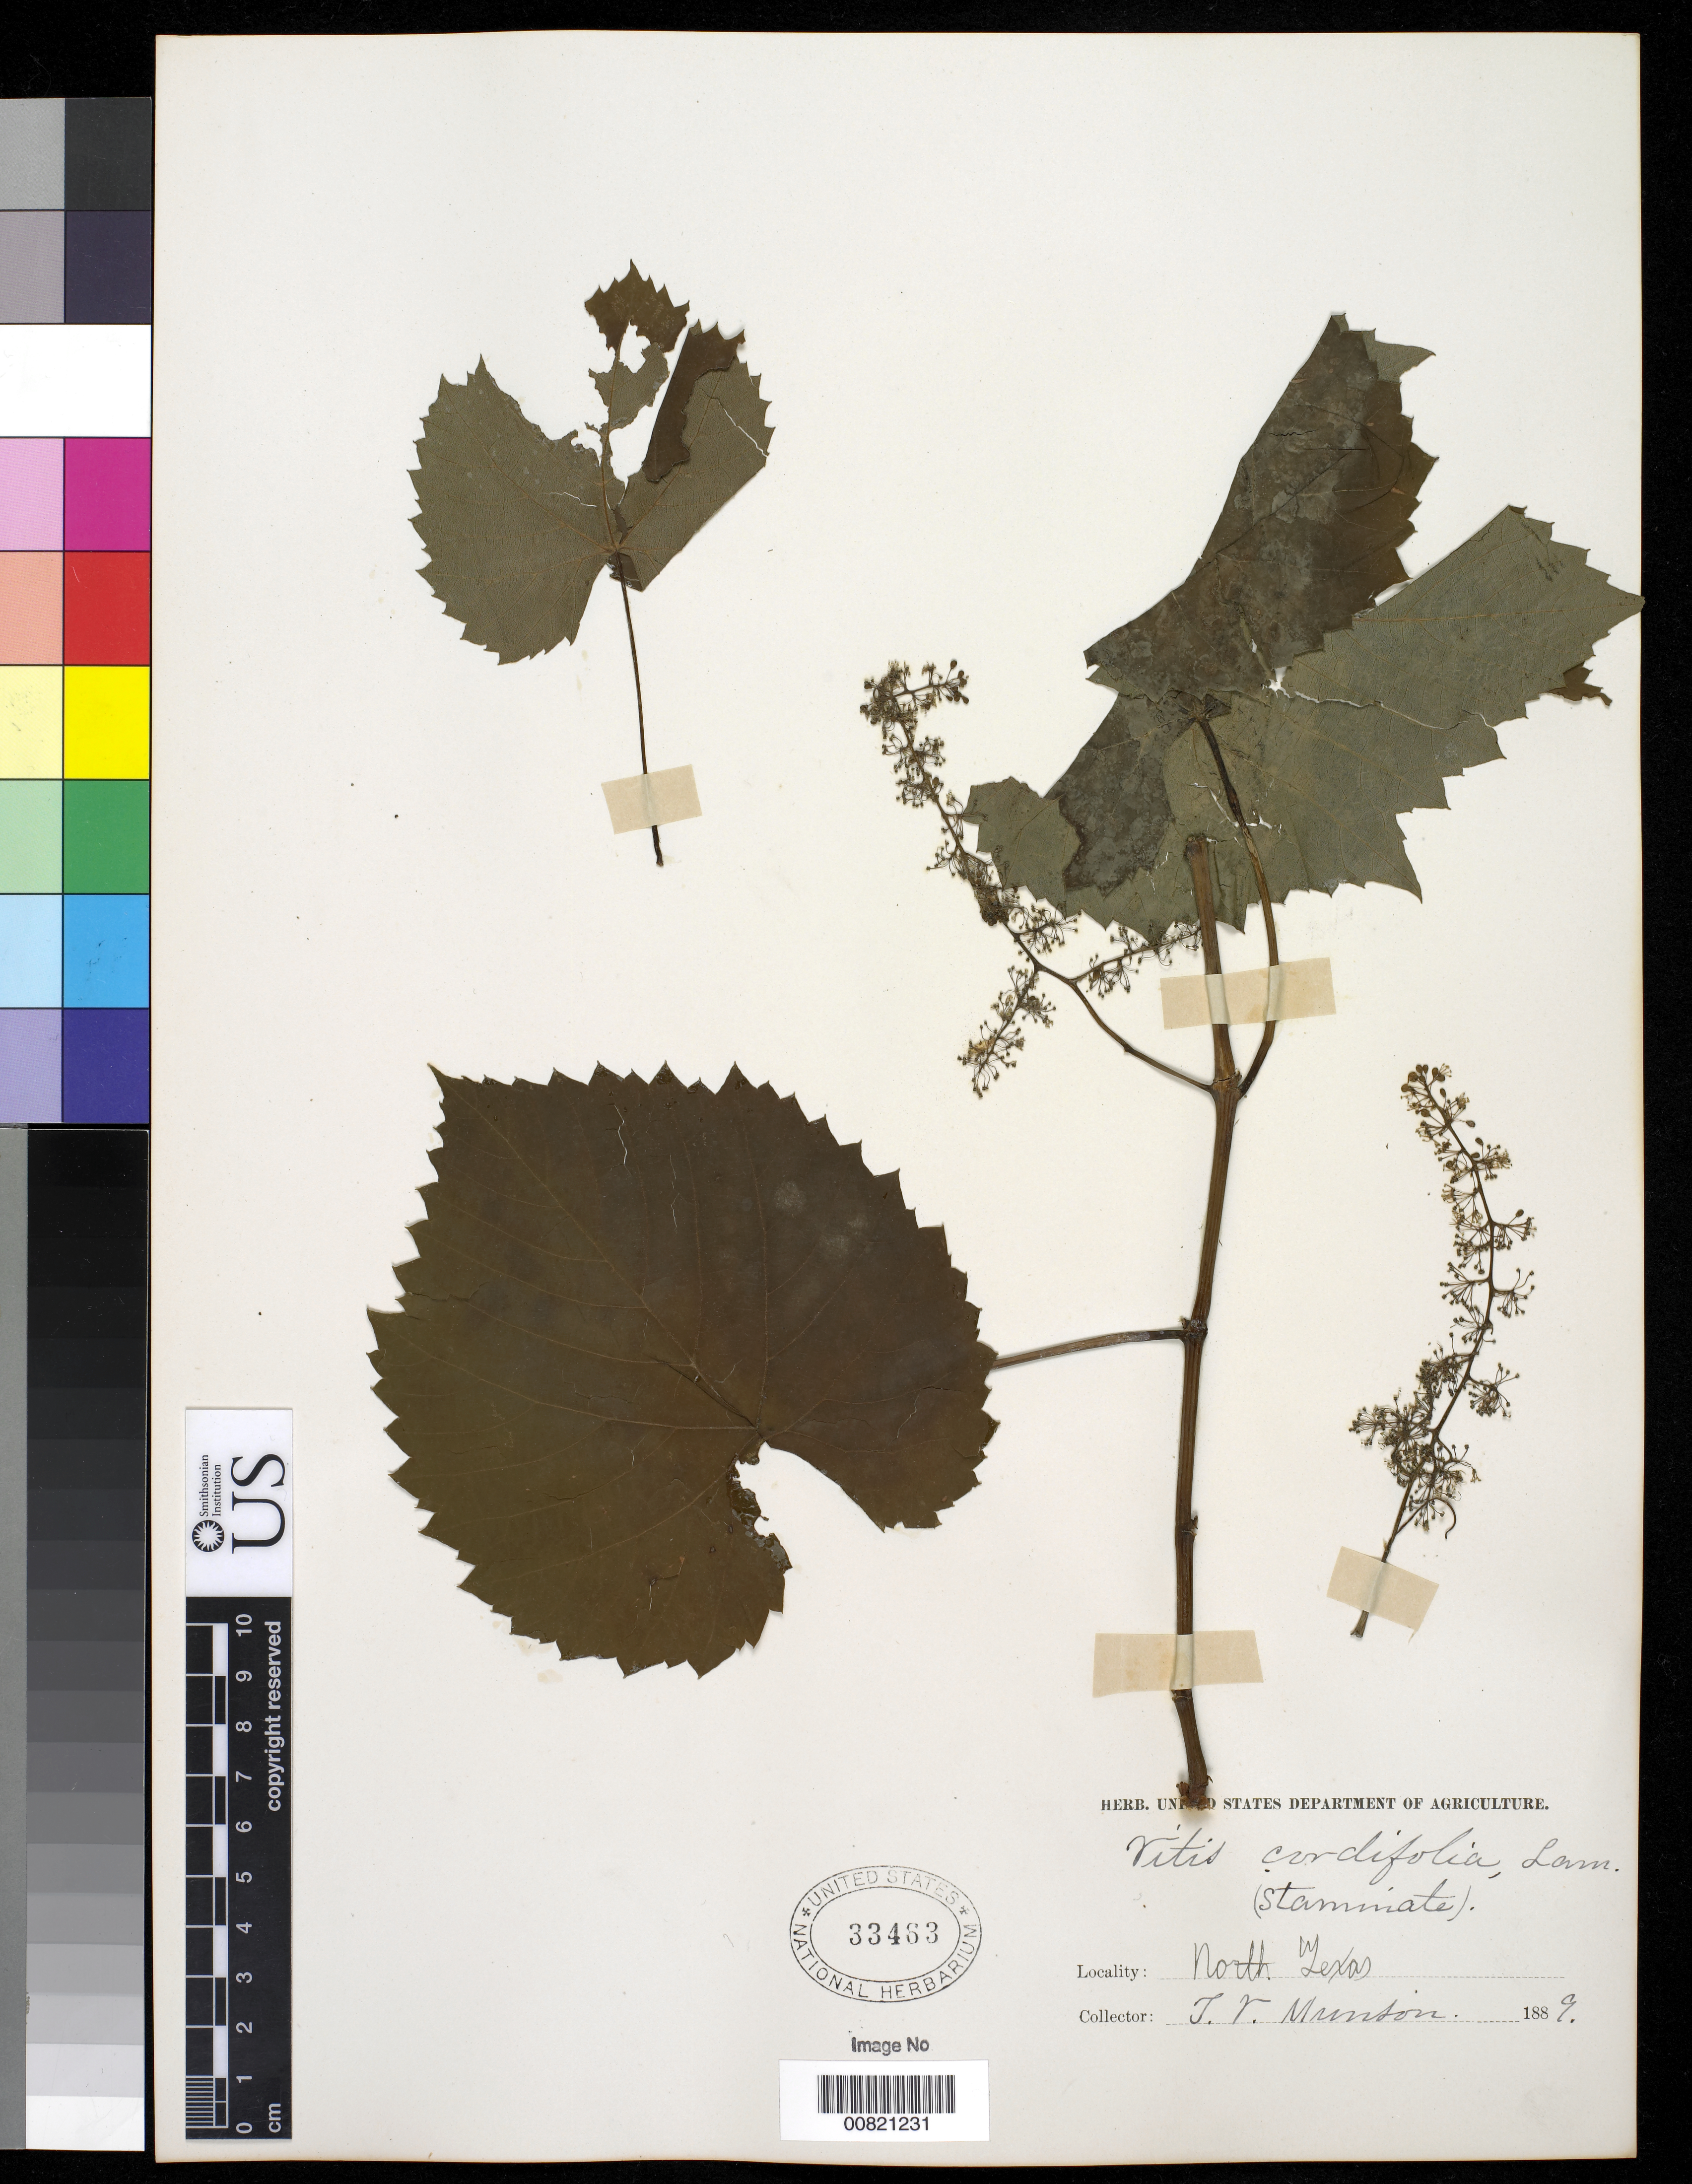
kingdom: Plantae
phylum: Tracheophyta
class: Magnoliopsida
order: Vitales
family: Vitaceae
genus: Vitis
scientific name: Vitis cordifolia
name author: Michx.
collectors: T. V. Munson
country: United States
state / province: Texas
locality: North Texas.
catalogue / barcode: US 33463